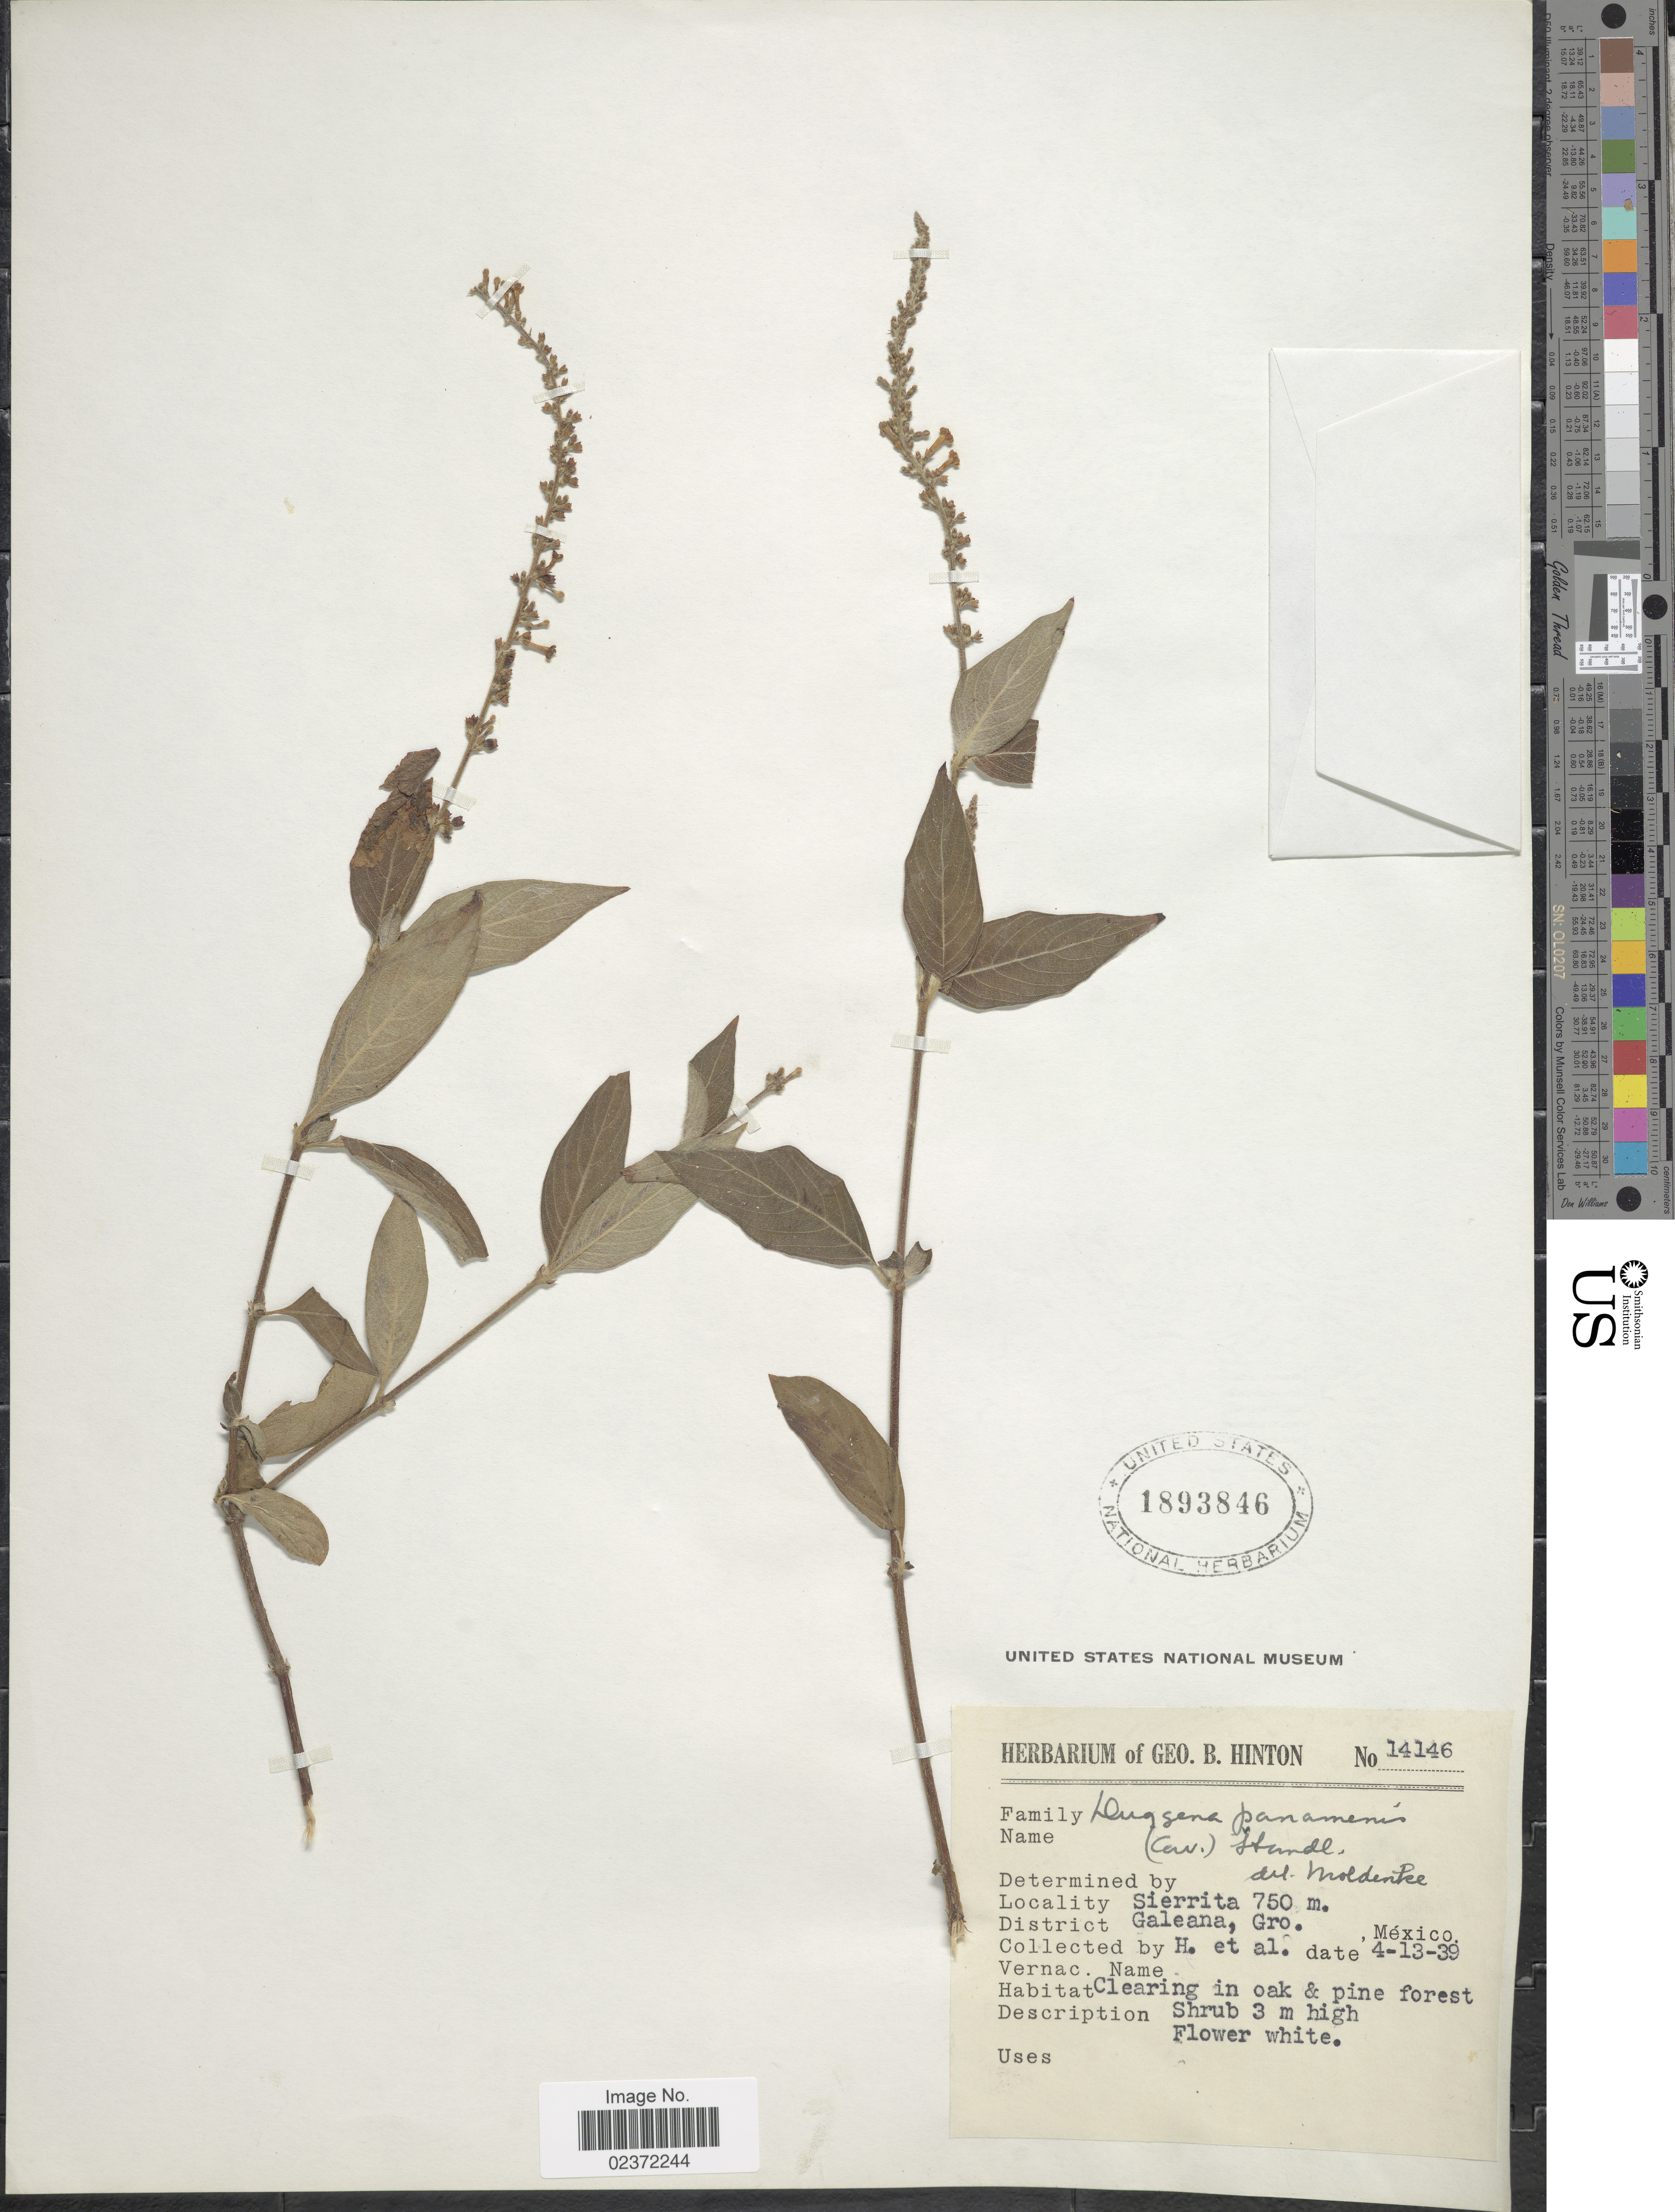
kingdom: Plantae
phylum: Tracheophyta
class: Magnoliopsida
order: Gentianales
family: Rubiaceae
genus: Gonzalagunia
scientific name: Gonzalagunia panamensis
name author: (Cav.) K. Schum.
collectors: G. B. Hinton & et al.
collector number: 14146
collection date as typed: Transcribed d/m/y: 13/4/39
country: Mexico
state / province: Guerrero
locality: Sierrita, District Galeana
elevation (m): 750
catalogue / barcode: US 1893846